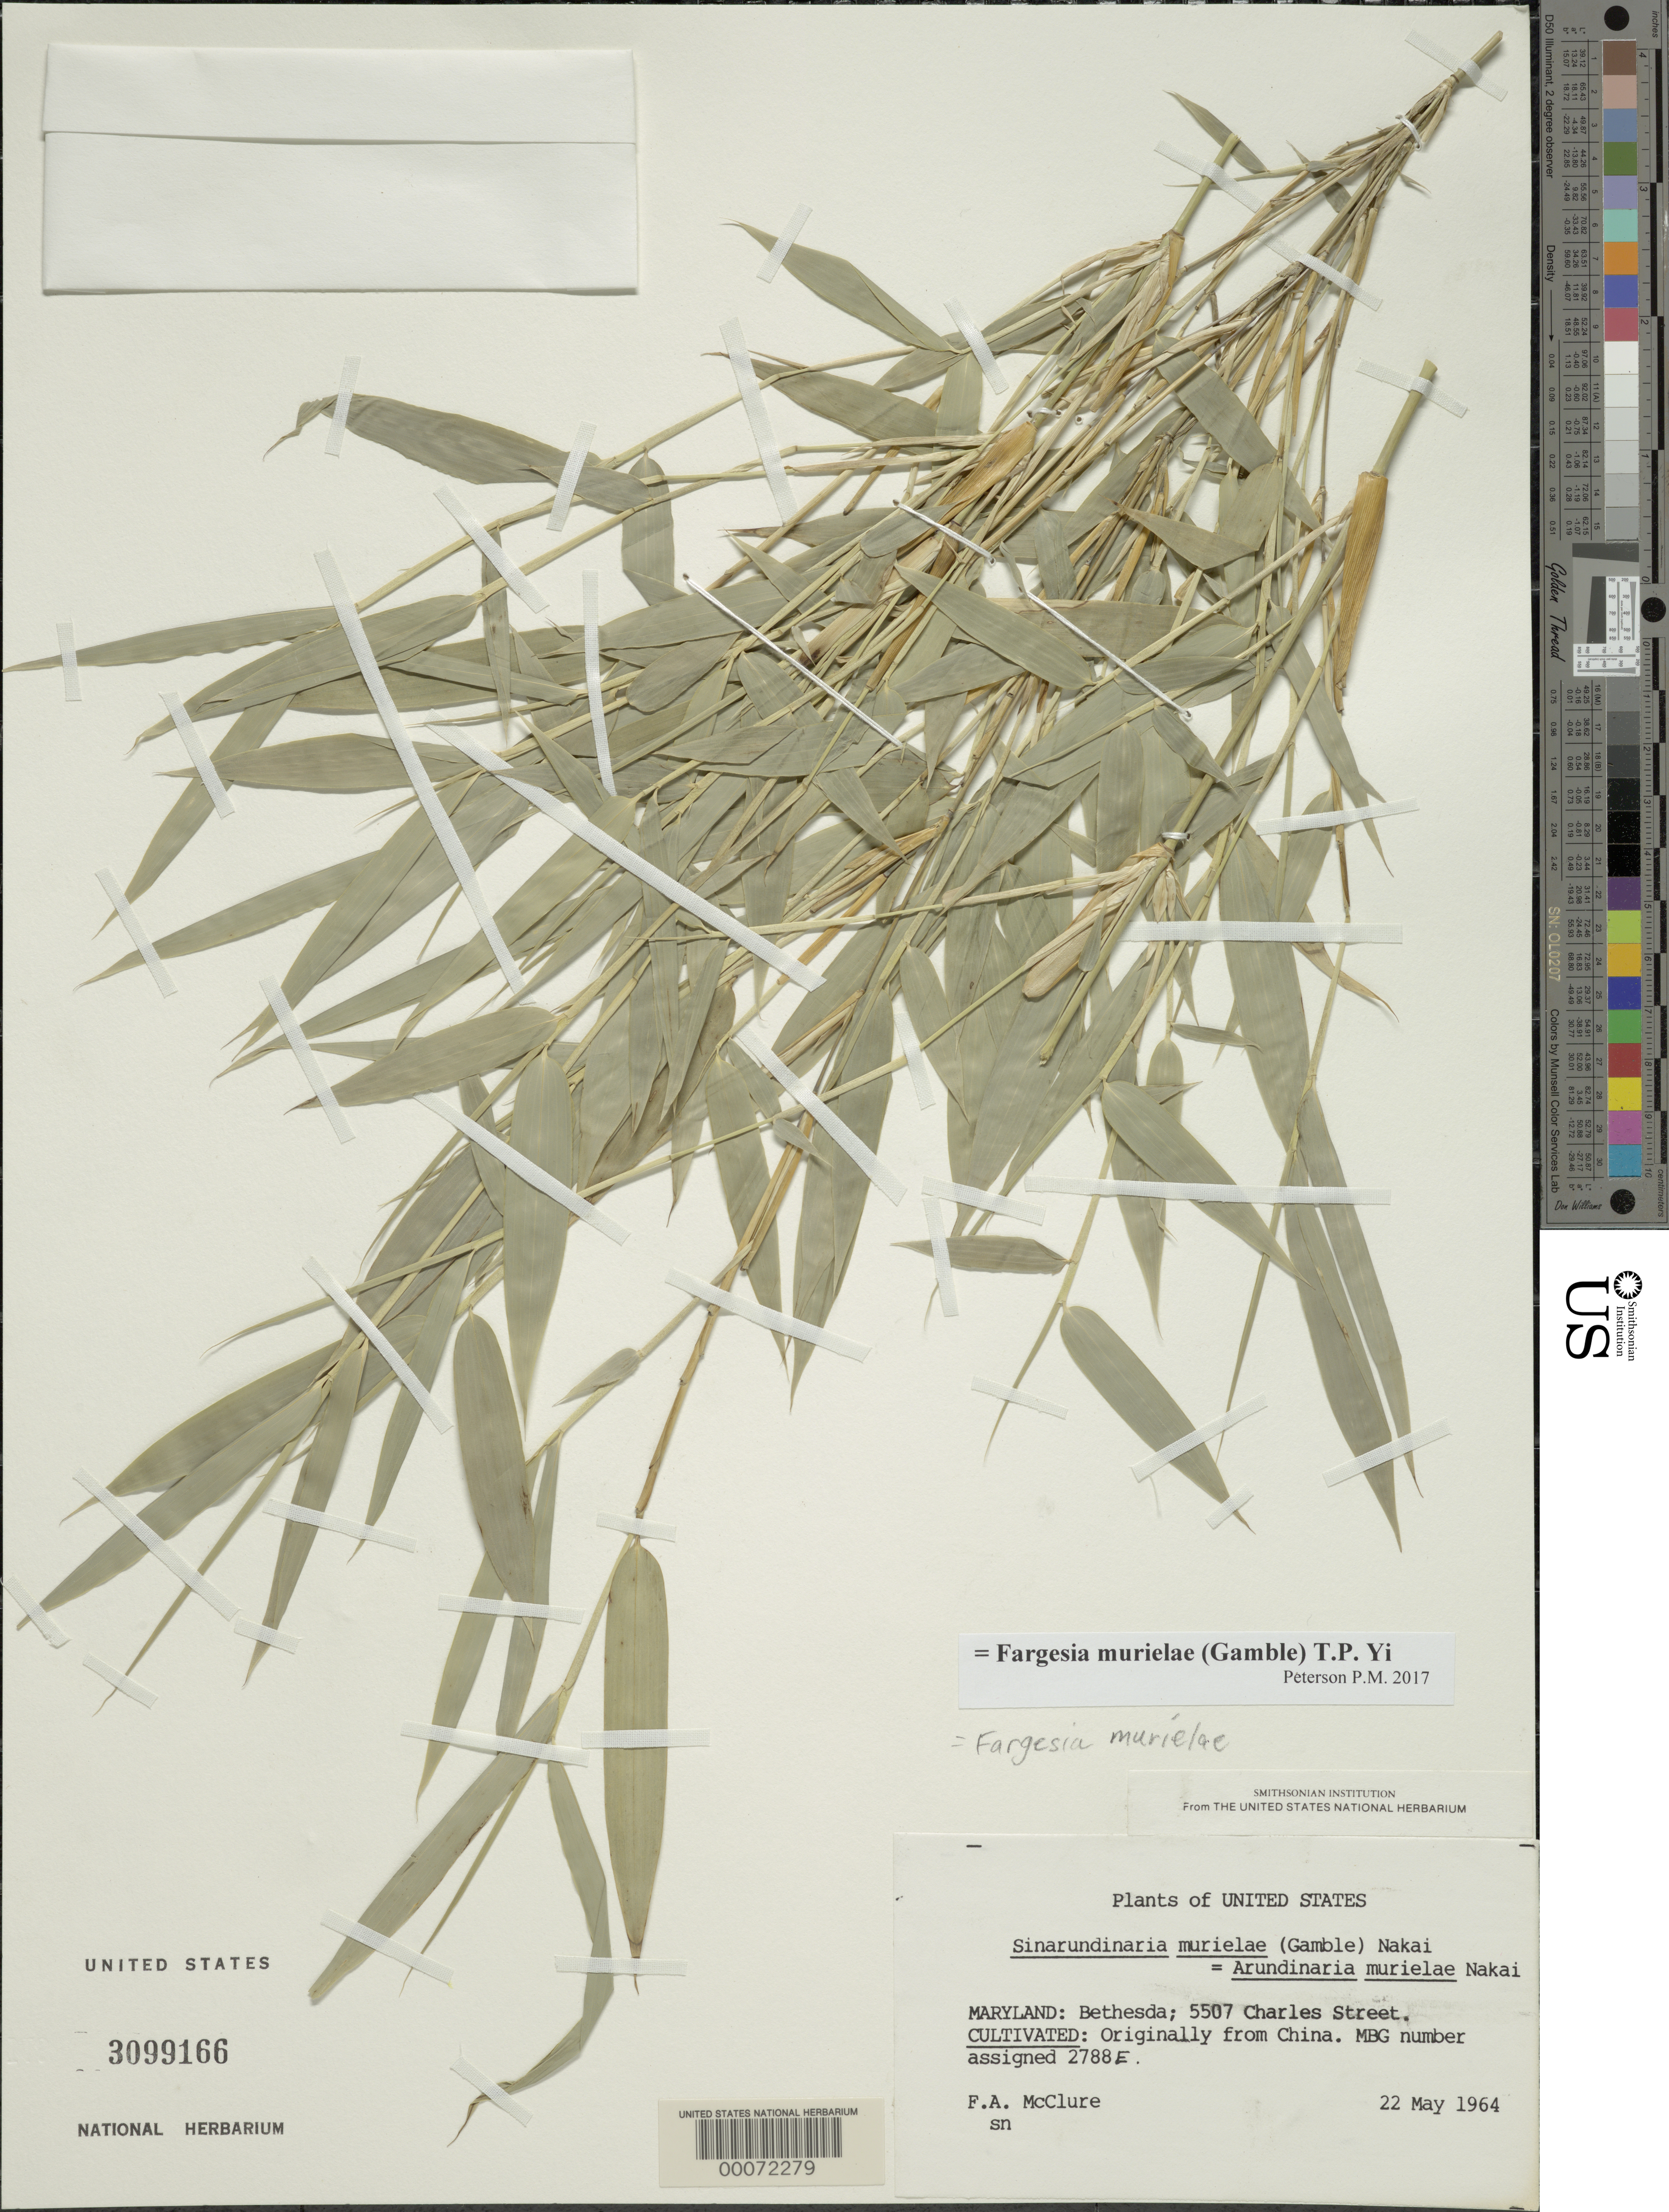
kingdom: Plantae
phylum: Tracheophyta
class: Liliopsida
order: Poales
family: Poaceae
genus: Fargesia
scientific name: Fargesia murielae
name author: (Gamble) T.P. Yi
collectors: F. A. McClure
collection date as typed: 22 May 1964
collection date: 1964-05-22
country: United States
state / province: Maryland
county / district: Montgomery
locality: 5507 Charles Street, Bethesda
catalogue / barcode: US 3099166